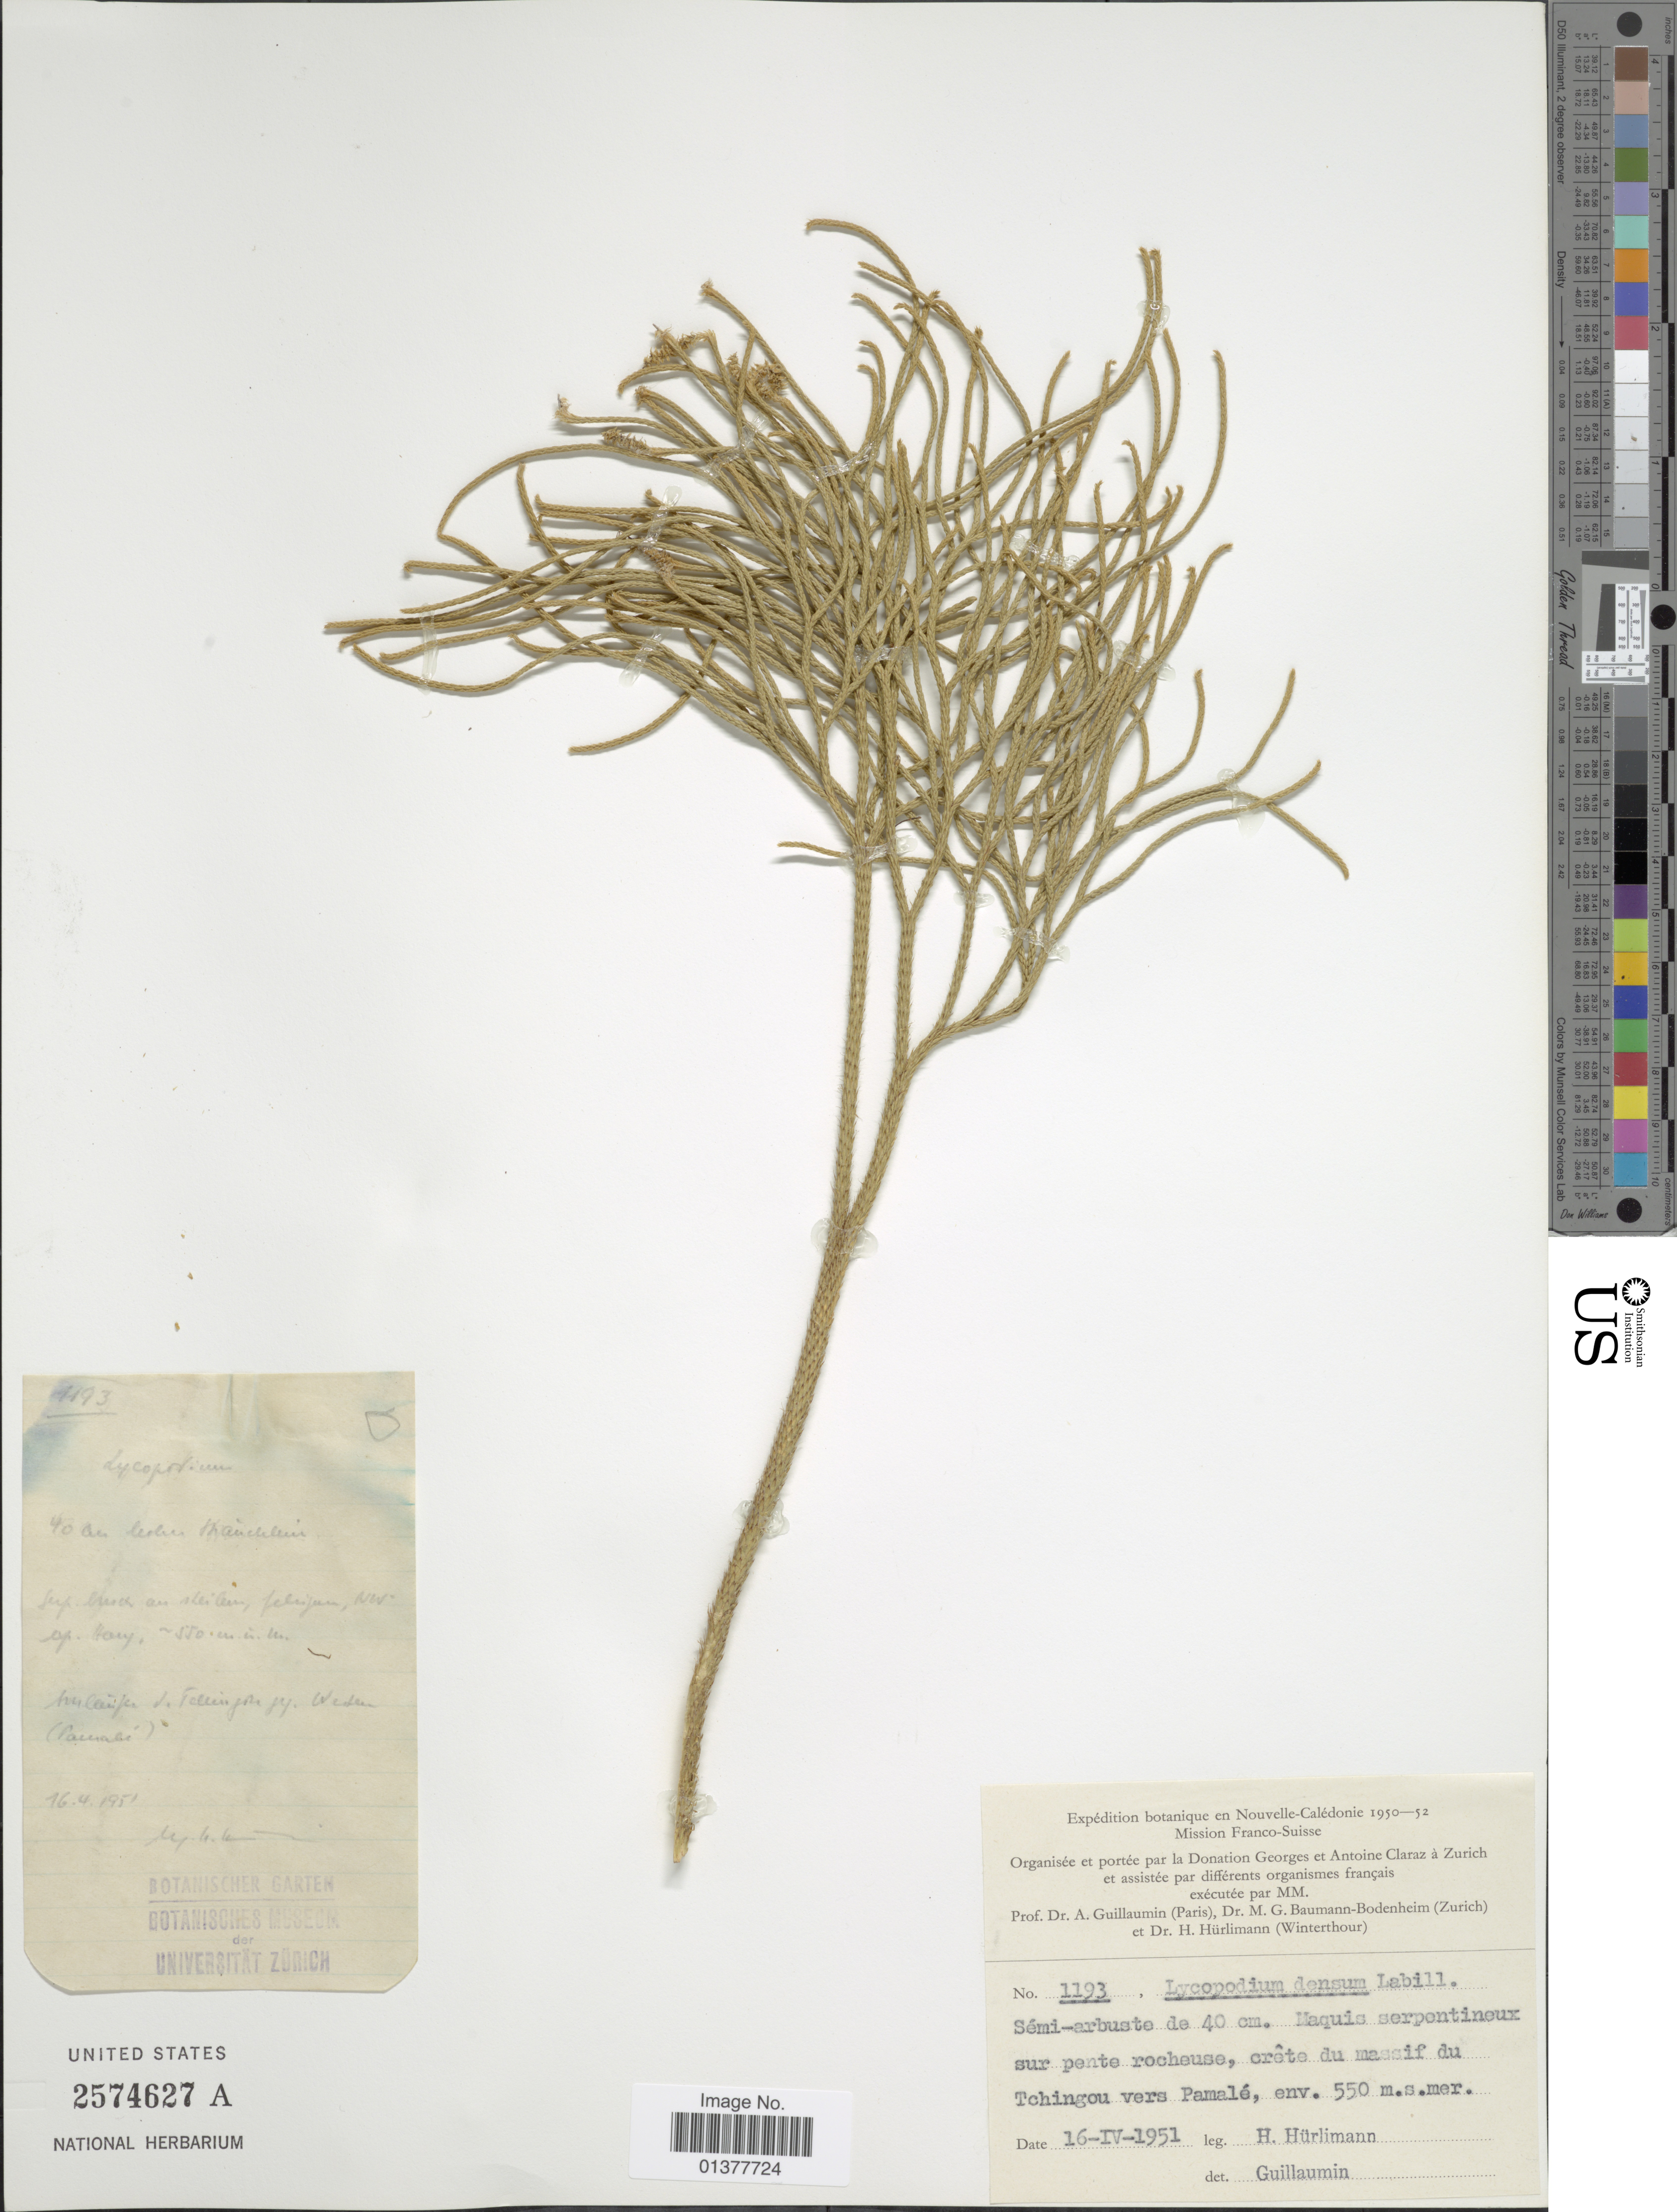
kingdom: Plantae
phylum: Tracheophyta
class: Lycopodiopsida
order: Lycopodiales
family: Lycopodiaceae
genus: Pseudolycopodium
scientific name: Pseudolycopodium densum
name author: (Rothm.) Holub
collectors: H. Hürlimann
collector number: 1193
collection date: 1951-04-16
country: New Caledonia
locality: Maquis serpentineux sur pente rocheuse, crete du massif du Tchingou vers Pamalé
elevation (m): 550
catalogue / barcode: US 2574627A